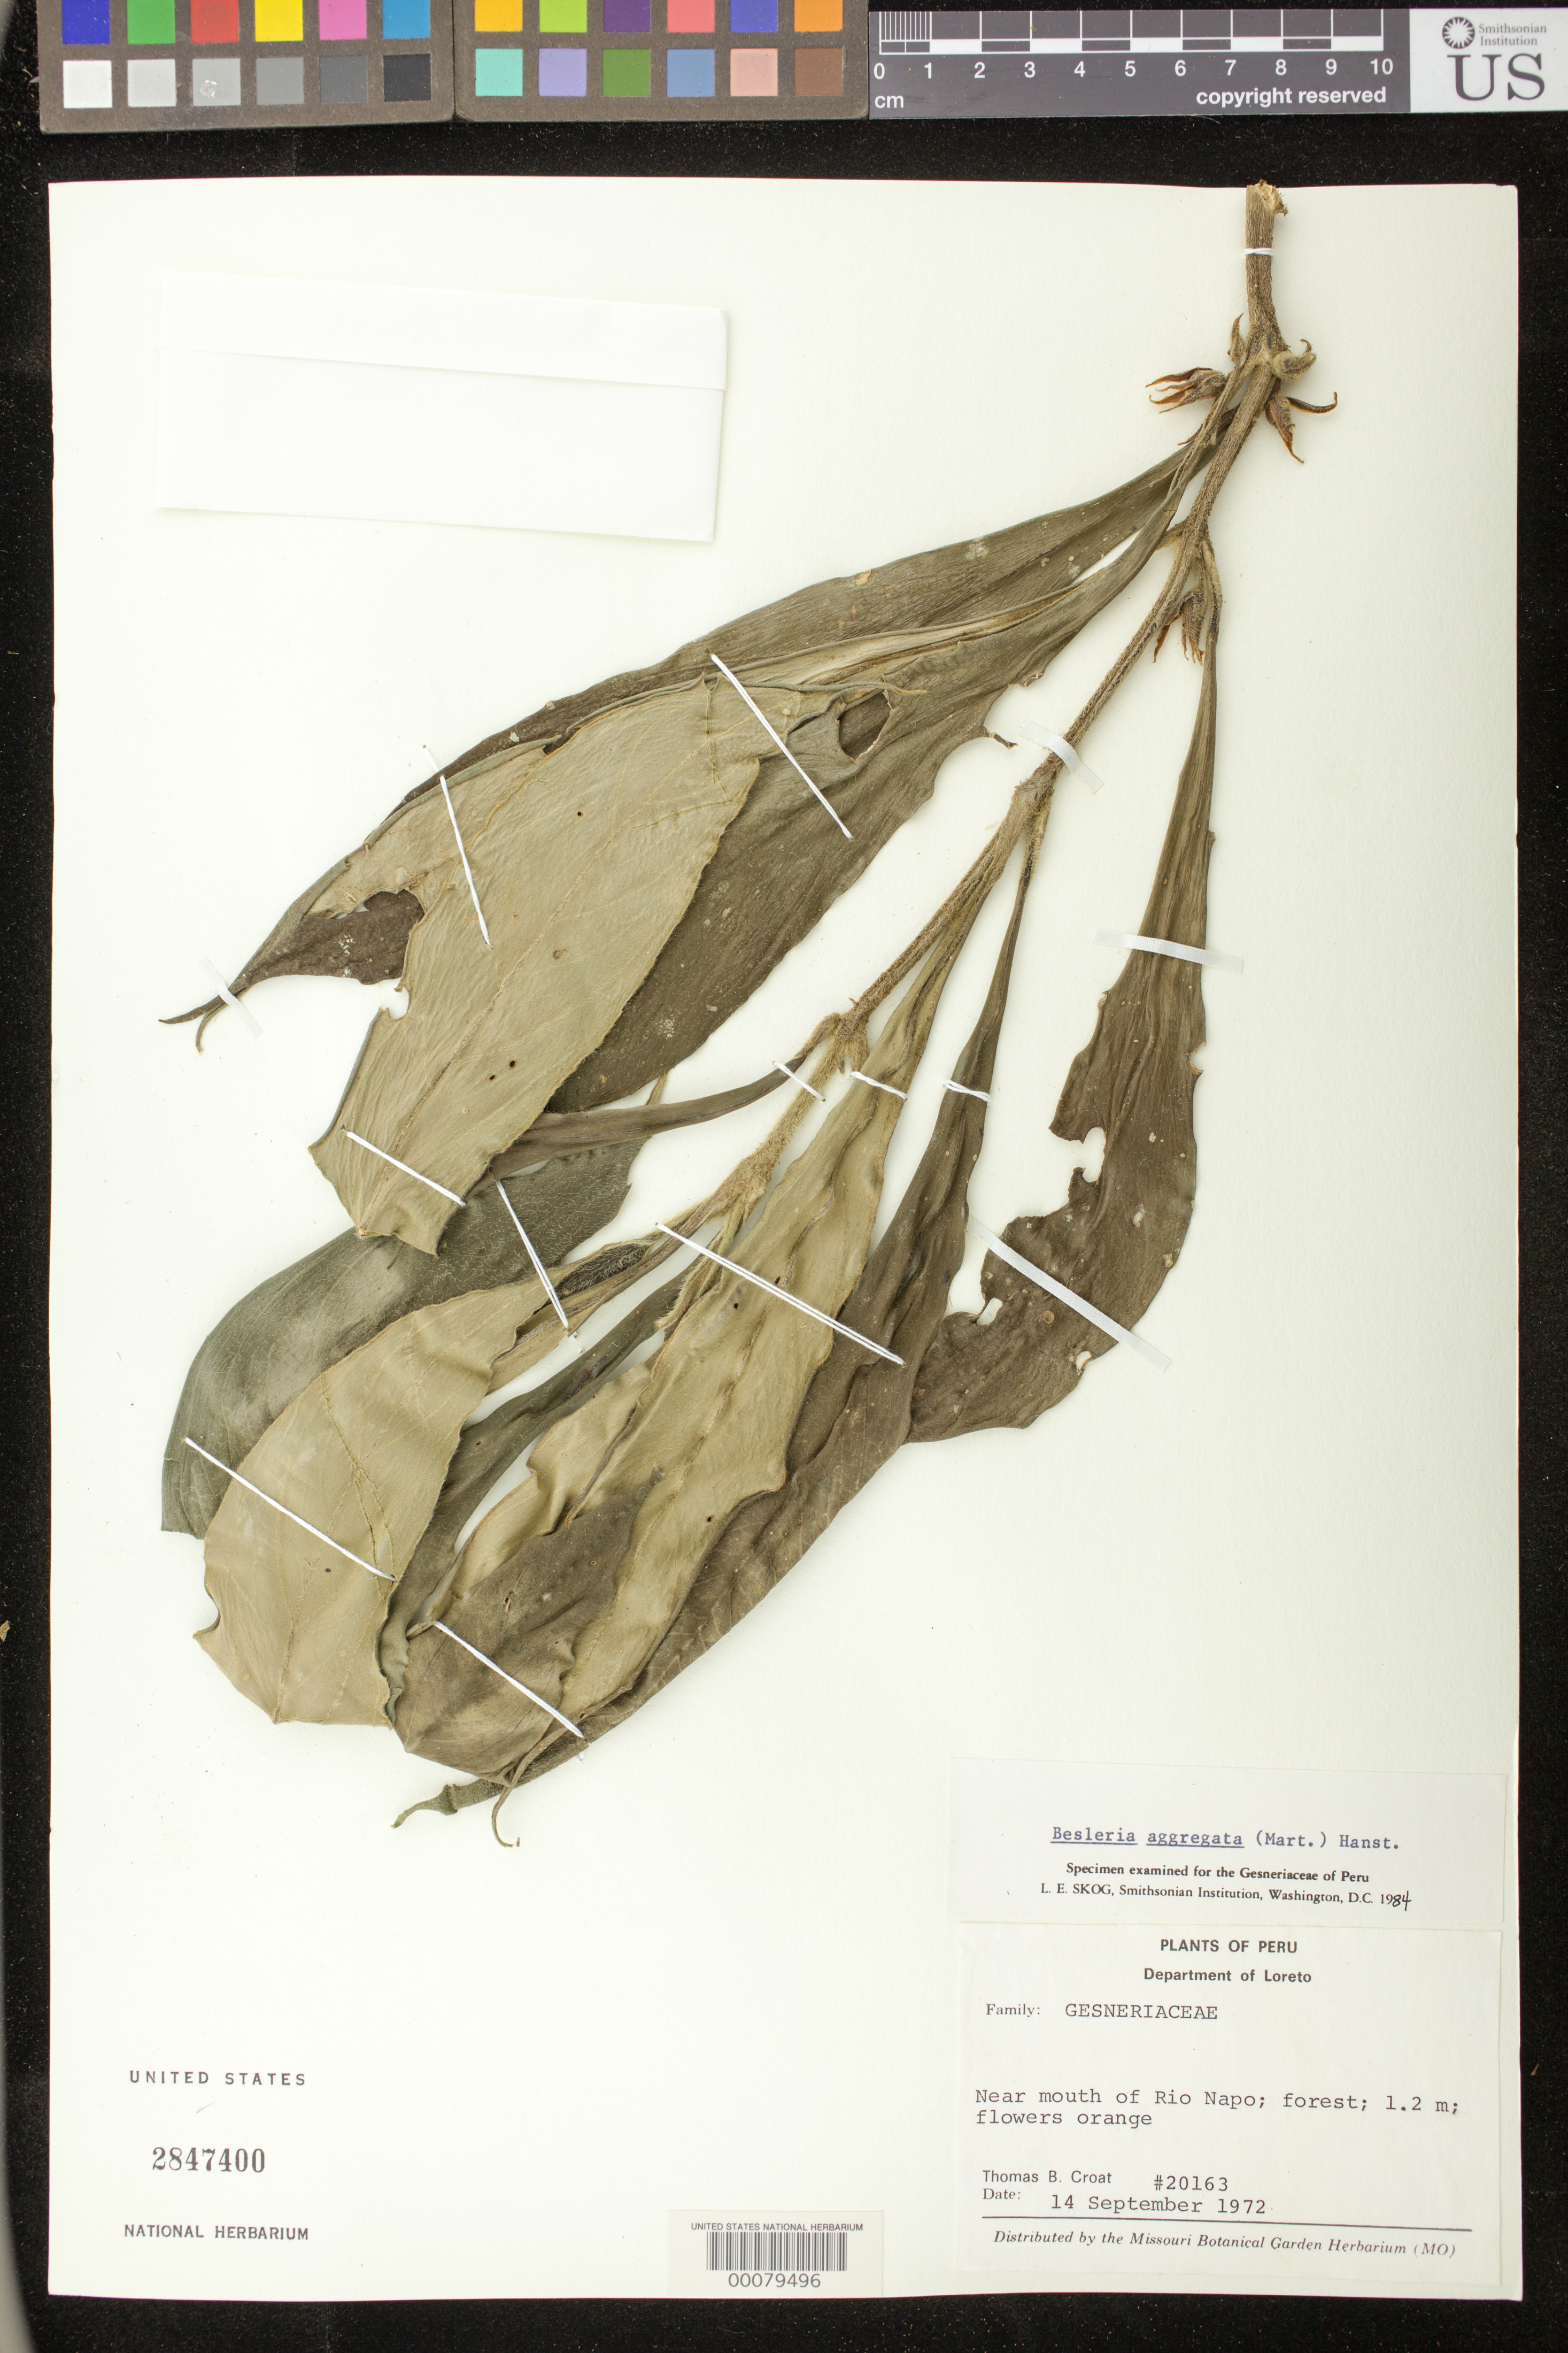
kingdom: Plantae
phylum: Tracheophyta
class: Magnoliopsida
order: Lamiales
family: Gesneriaceae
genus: Besleria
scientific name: Besleria aggregata var. aggregata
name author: (Mart.) Hanst.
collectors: T. B. Croat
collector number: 20163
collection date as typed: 14 Sep 1972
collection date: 1972-09-14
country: Peru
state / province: Loreto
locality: Near mouth of Rio Napo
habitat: Forest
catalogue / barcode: US 2847400